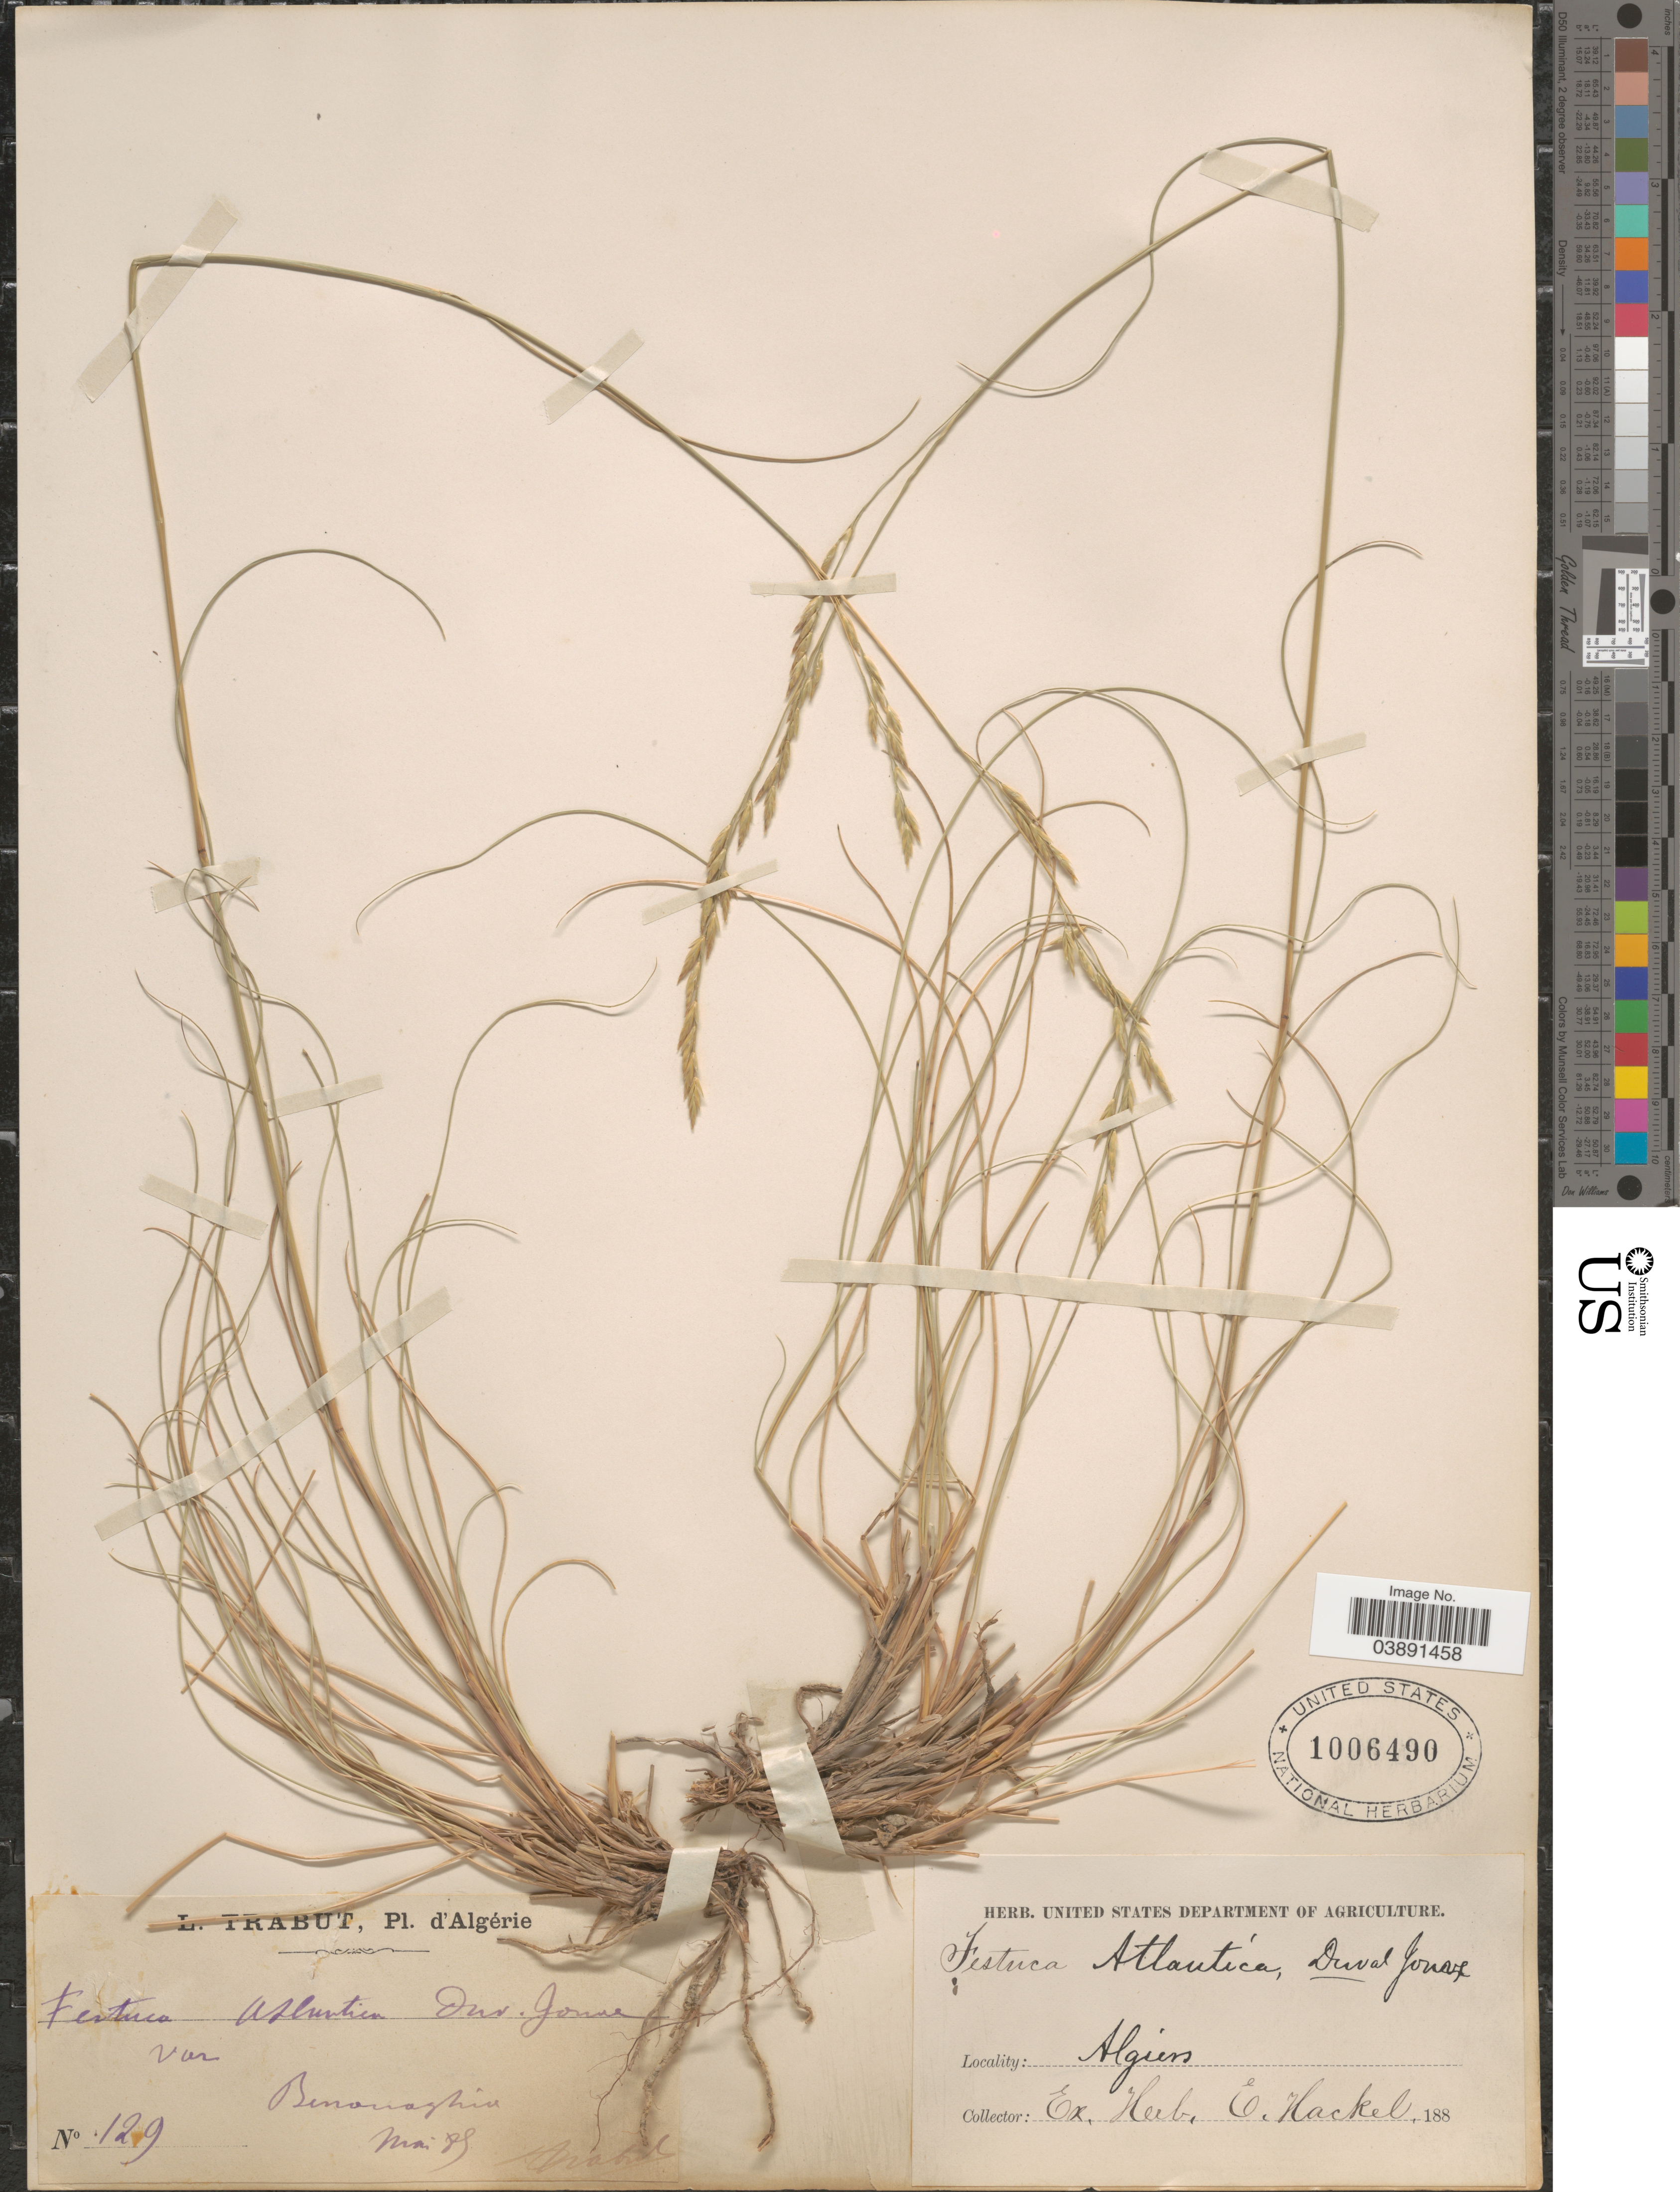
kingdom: Plantae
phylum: Tracheophyta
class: Liliopsida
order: Poales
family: Poaceae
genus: Festuca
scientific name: Festuca atlantica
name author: Duval-Jouve ex Clauson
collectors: L. Trabut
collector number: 129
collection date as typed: Transcribed d/m/y: /5/85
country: Algeria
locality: Berrouaghia.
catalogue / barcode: US 1006490